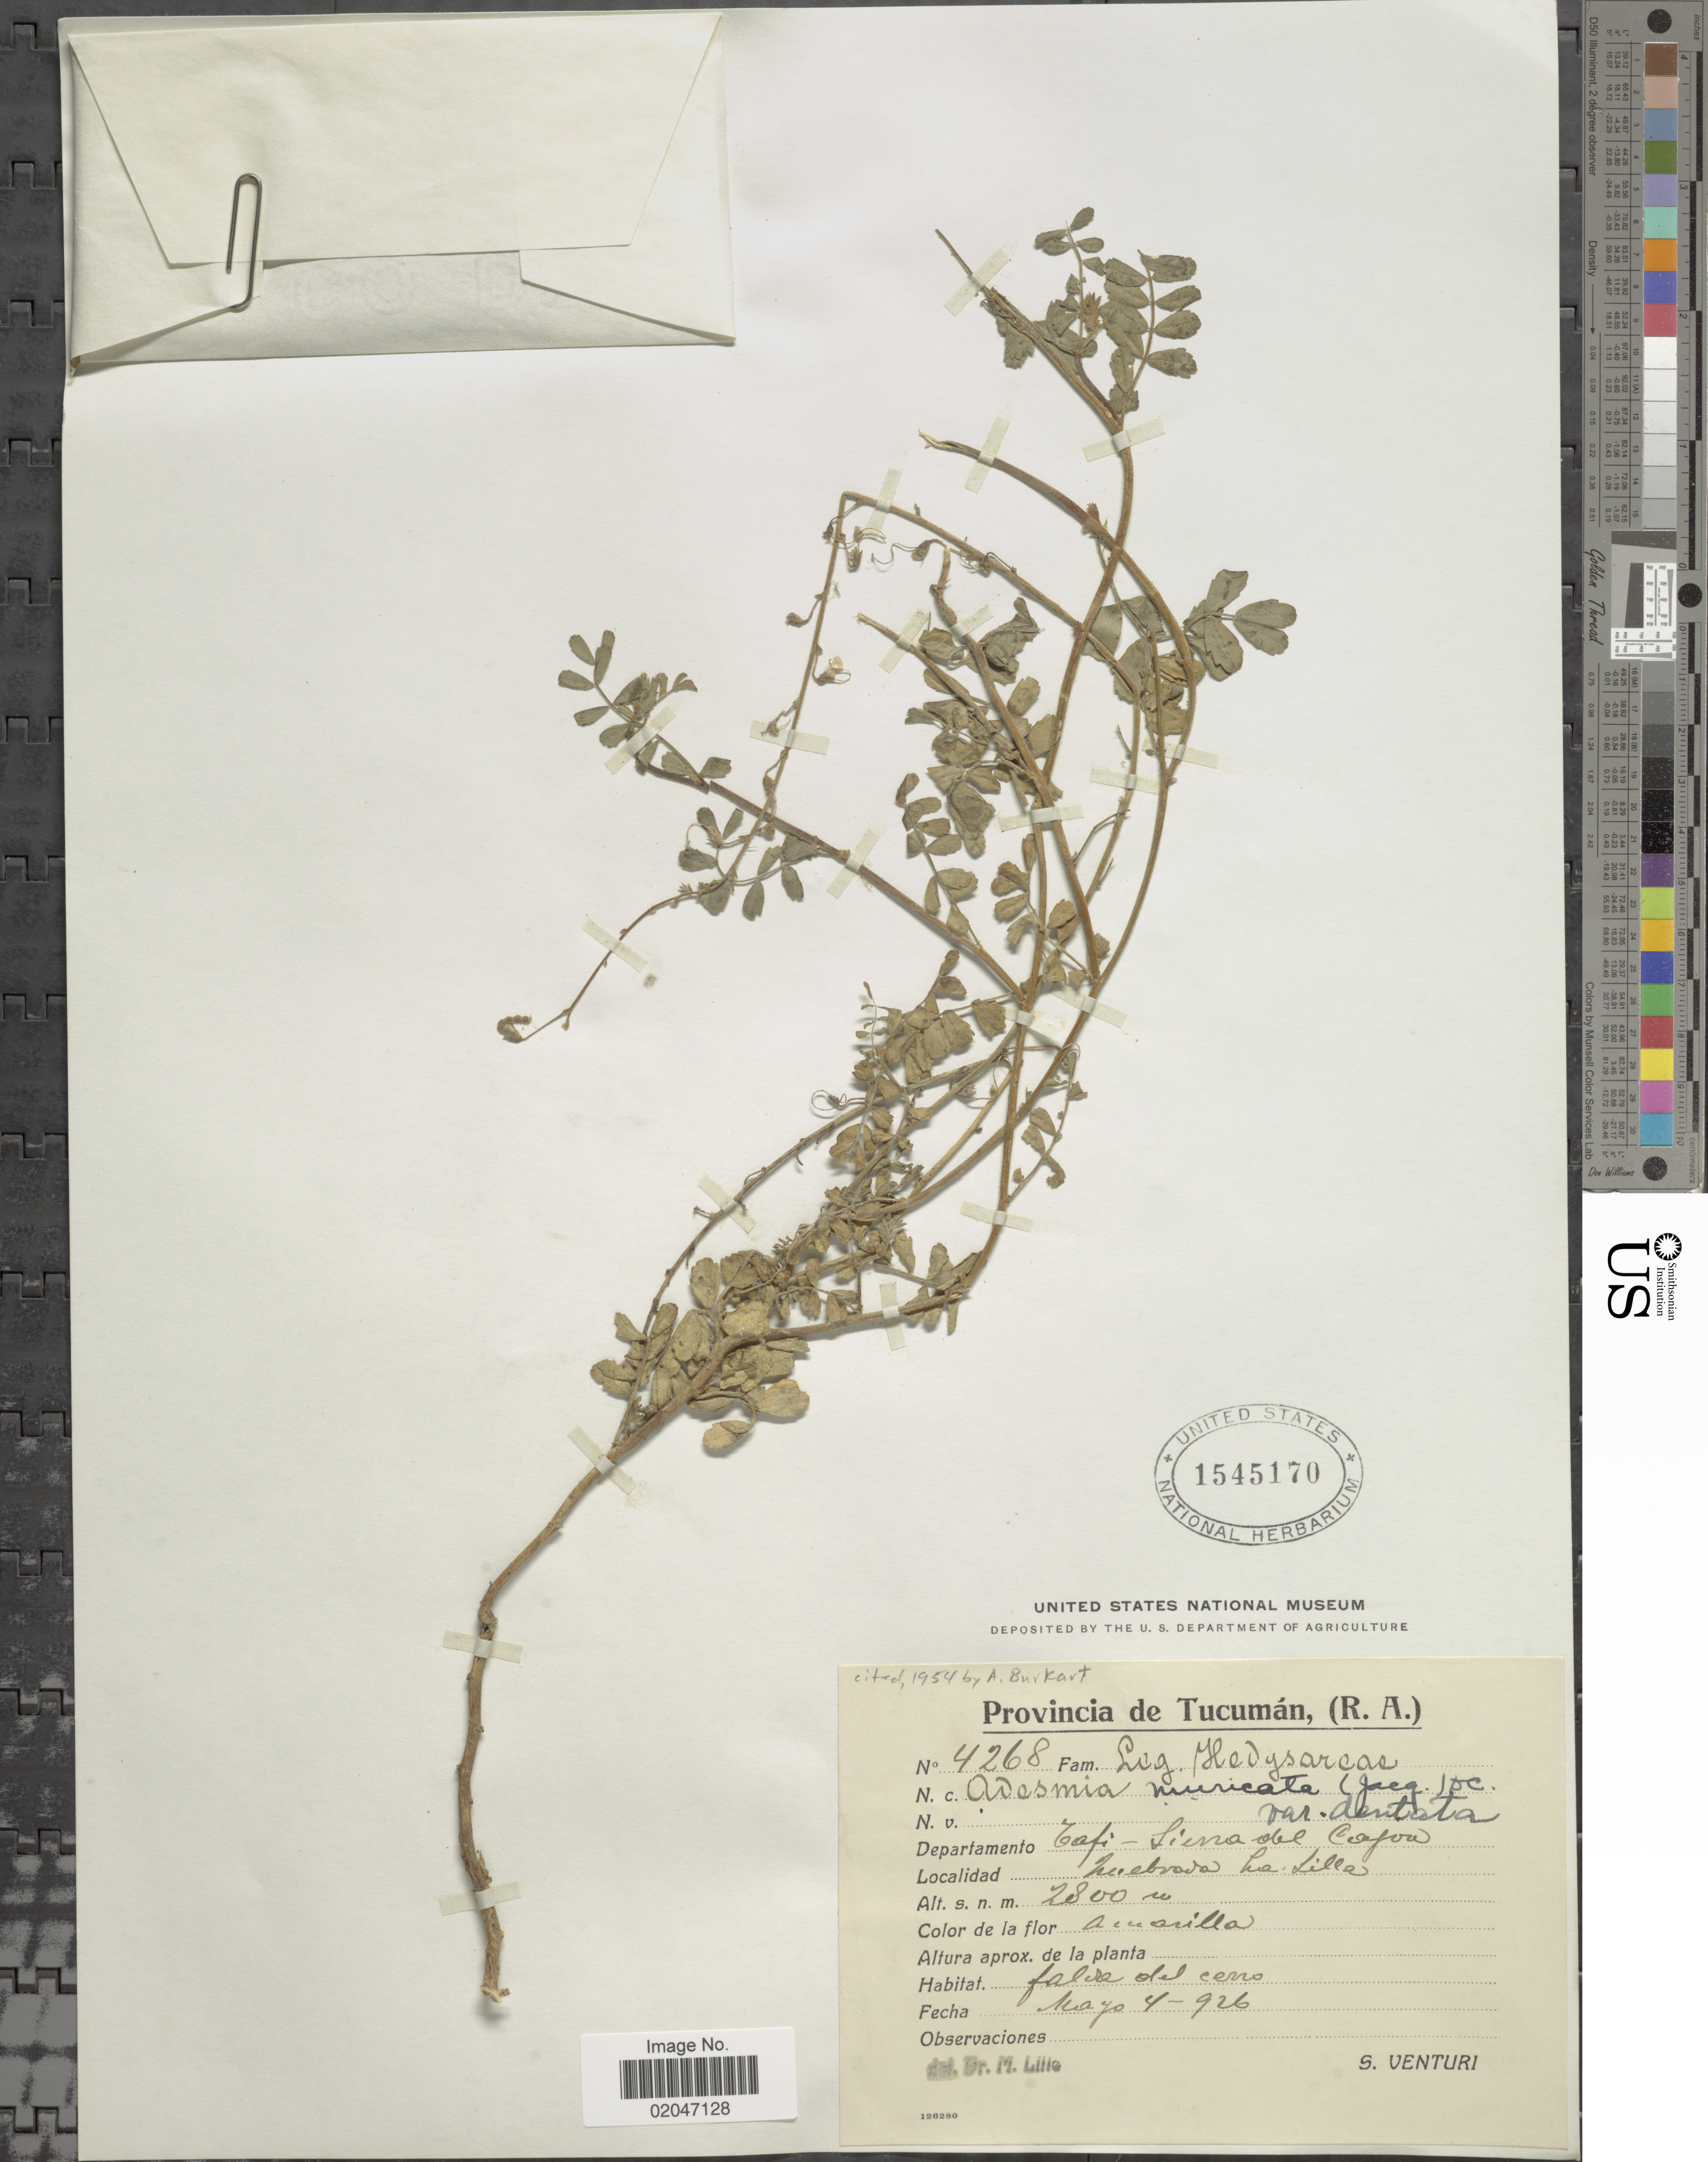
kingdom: Plantae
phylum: Tracheophyta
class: Magnoliopsida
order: Fabales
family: Fabaceae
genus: Adesmia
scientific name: Adesmia muricata var. dentata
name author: Benth.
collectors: S. Venturi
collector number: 4268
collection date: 1926-05-04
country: Argentina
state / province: Tucuman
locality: (R.A.), Departamento Tafi - Sierra del Cajon, Quebrada La Silla, falda del cerro.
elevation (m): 2800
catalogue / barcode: US 1545170